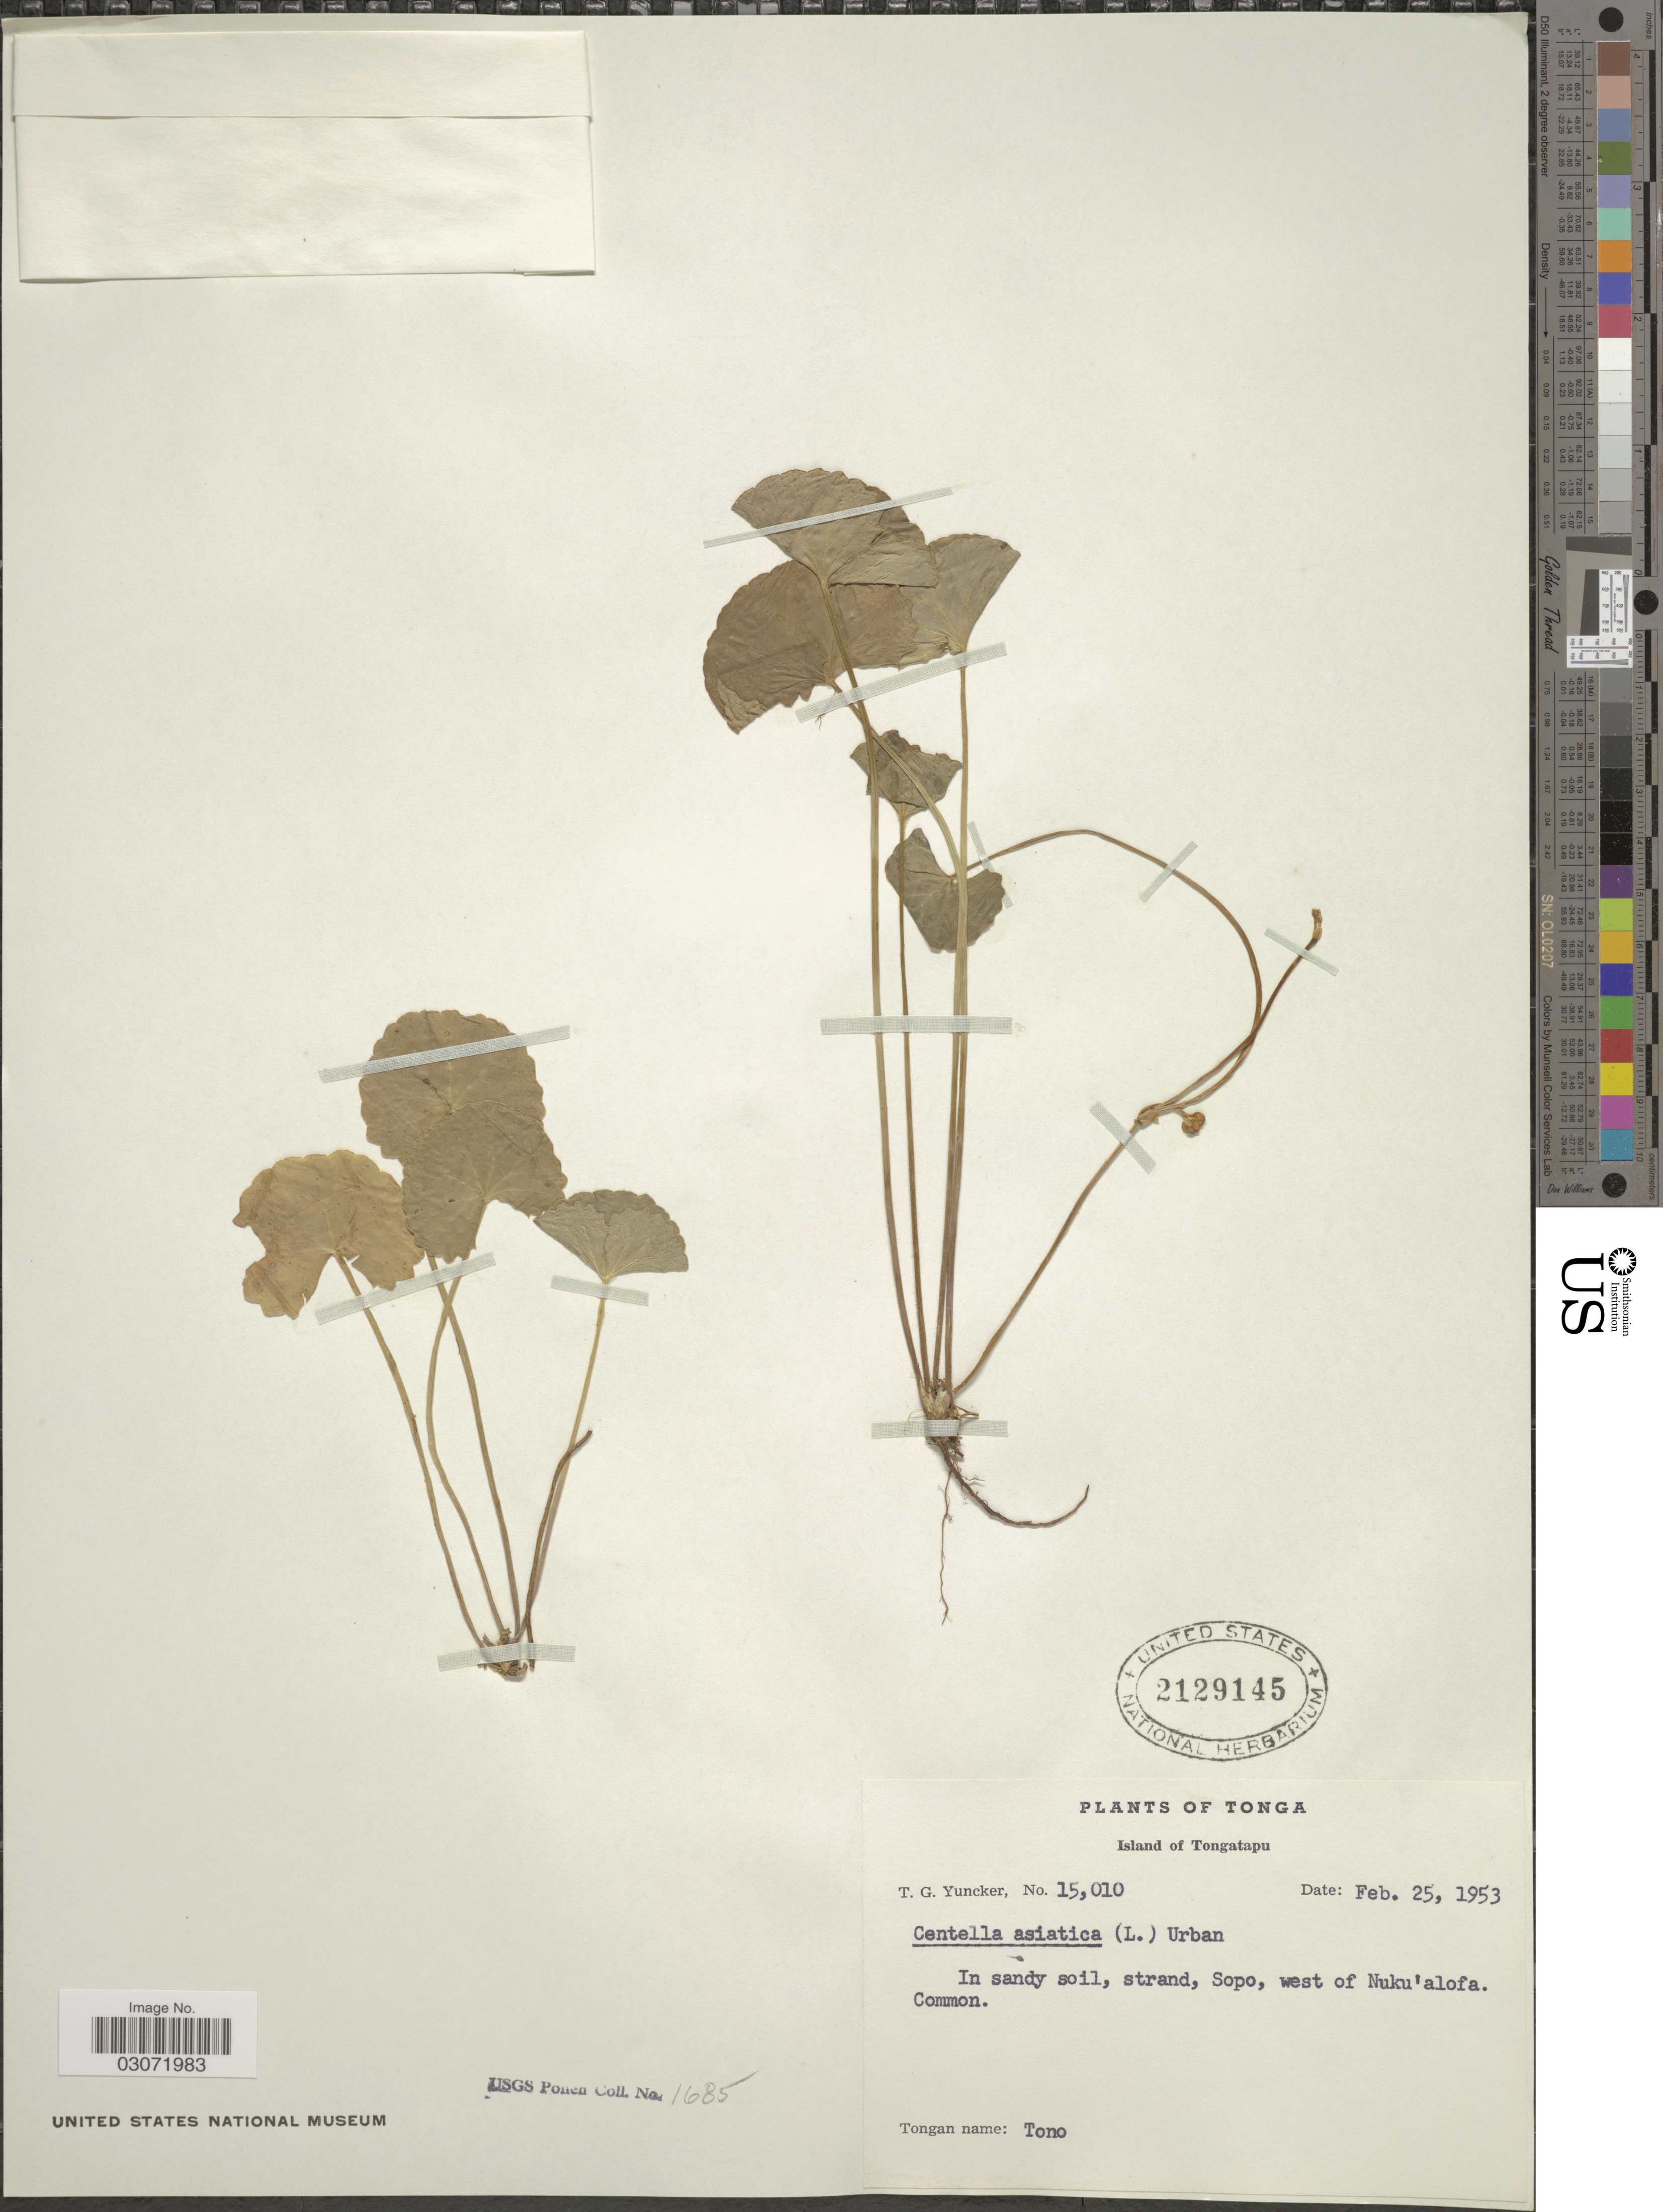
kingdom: Plantae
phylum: Tracheophyta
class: Magnoliopsida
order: Apiales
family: Apiaceae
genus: Centella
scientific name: Centella asiatica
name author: (L.) Urb.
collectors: T. G. Yuncker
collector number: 15010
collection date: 1953-02-25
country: Tonga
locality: Island of Tongatapu. In sandy soil, strand, Sopo, west of Nuku'alofa.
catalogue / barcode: US 2129145